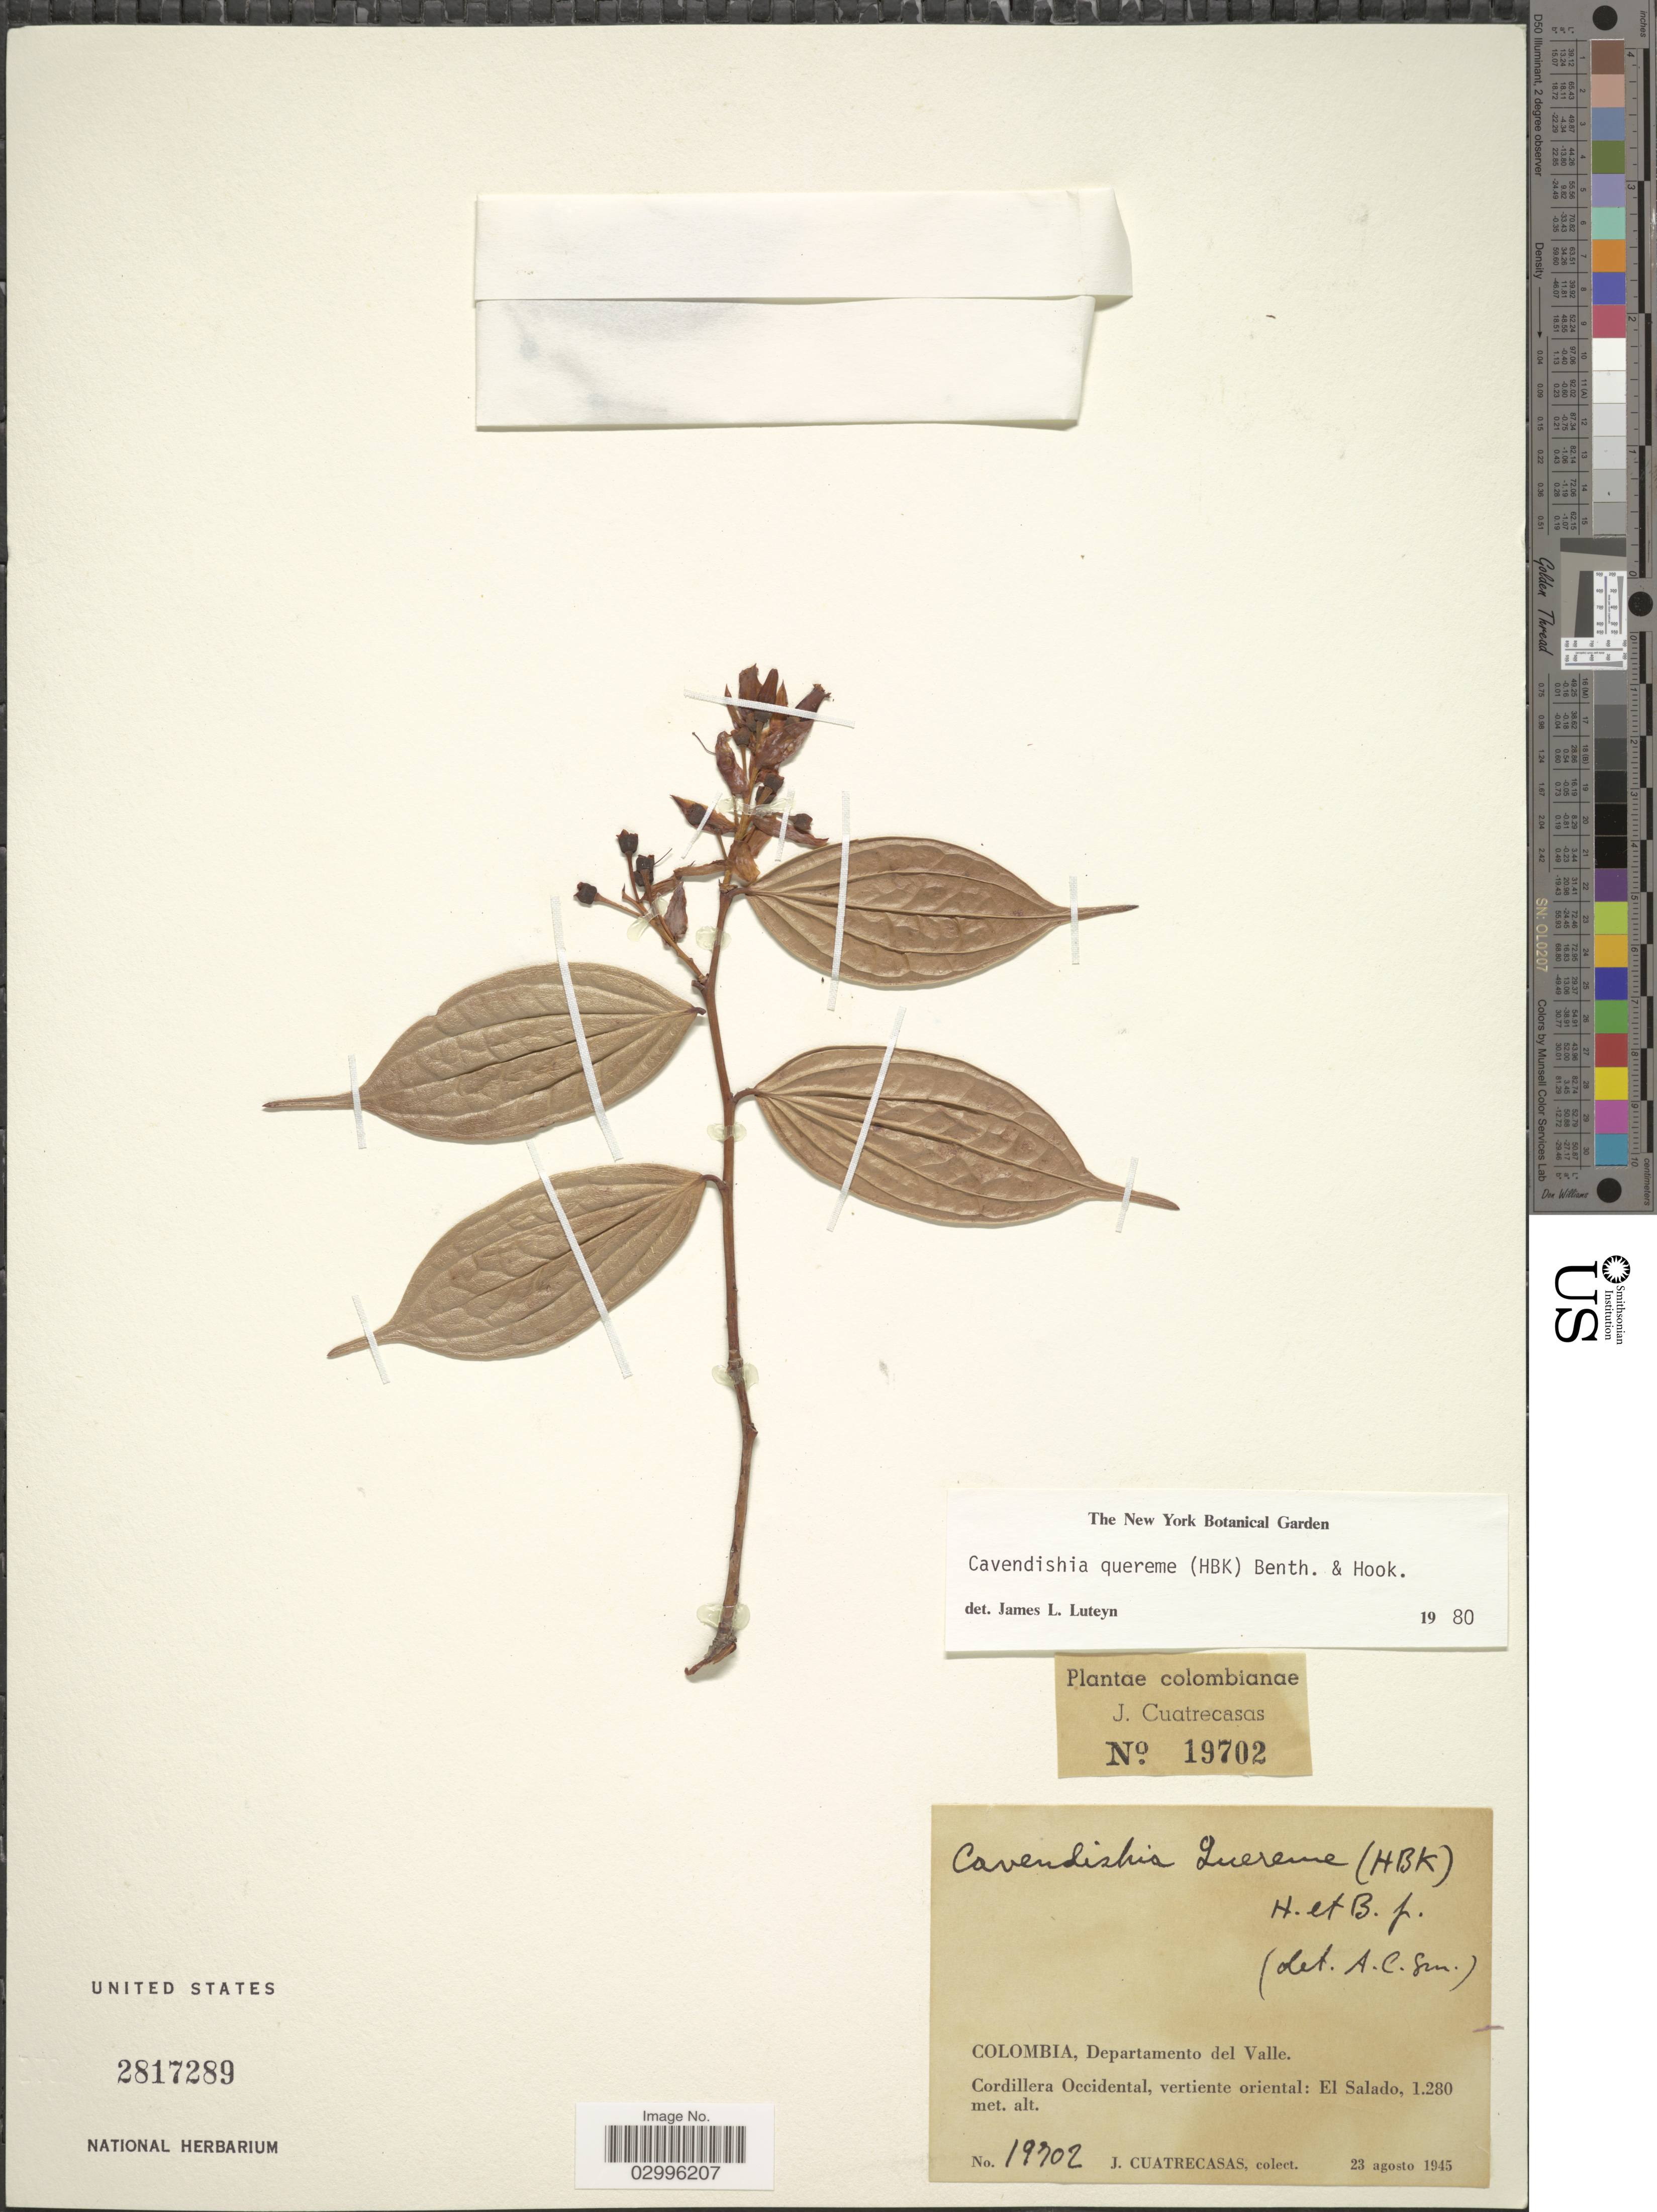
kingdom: Plantae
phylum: Tracheophyta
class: Magnoliopsida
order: Ericales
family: Ericaceae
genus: Cavendishia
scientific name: Cavendishia quereme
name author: (Kunth) Benth. & Hook. f.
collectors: J. Cuatrecasas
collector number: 19702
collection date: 1945-08-23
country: Colombia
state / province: Valle del Cauca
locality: Departamento del Valle. Cordillera Occidental, vertiente oriental: El Salado.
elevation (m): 1280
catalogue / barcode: US 2817289